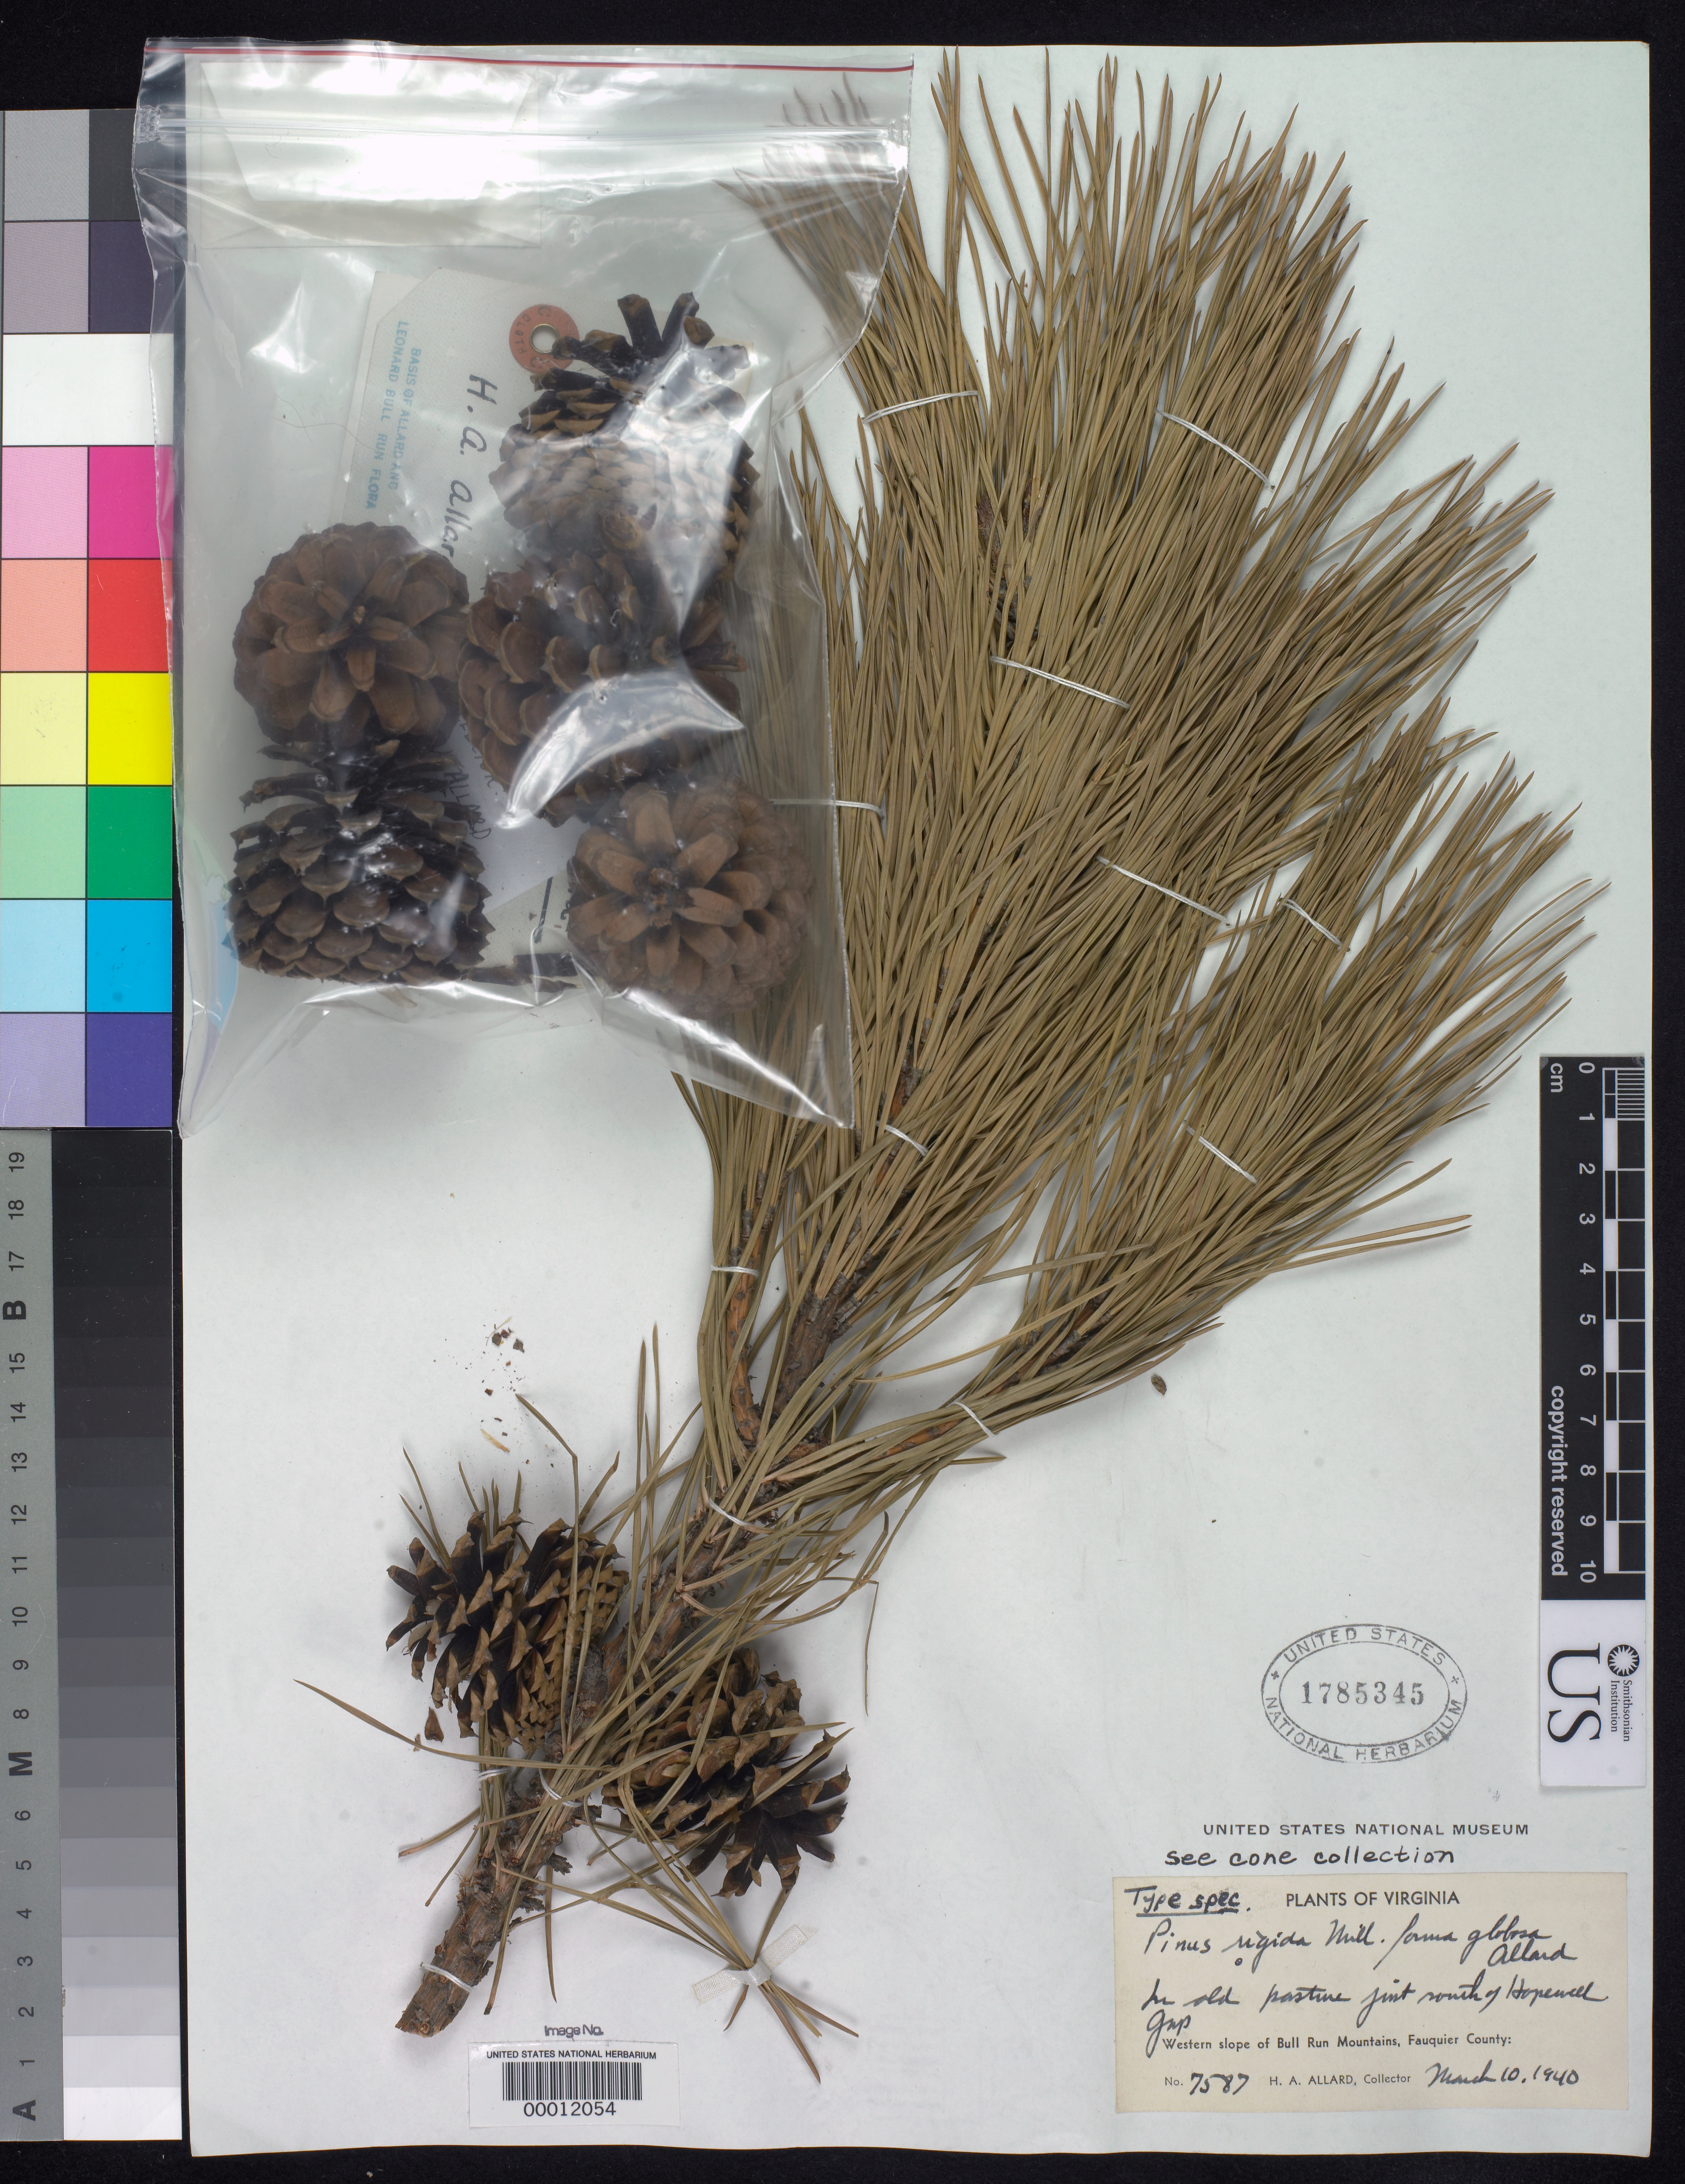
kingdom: Plantae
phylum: Tracheophyta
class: Pinopsida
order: Pinales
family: Pinaceae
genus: Pinus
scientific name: Pinus rigida f. globosa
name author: H.A. Allard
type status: Holotype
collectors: H. A. Allard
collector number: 7587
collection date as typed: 10 Mar 1940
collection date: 1940-03-10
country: United States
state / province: Virginia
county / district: Fauquier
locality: S of Hopewell Gap, Bull Run Mountain.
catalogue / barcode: US 1785345